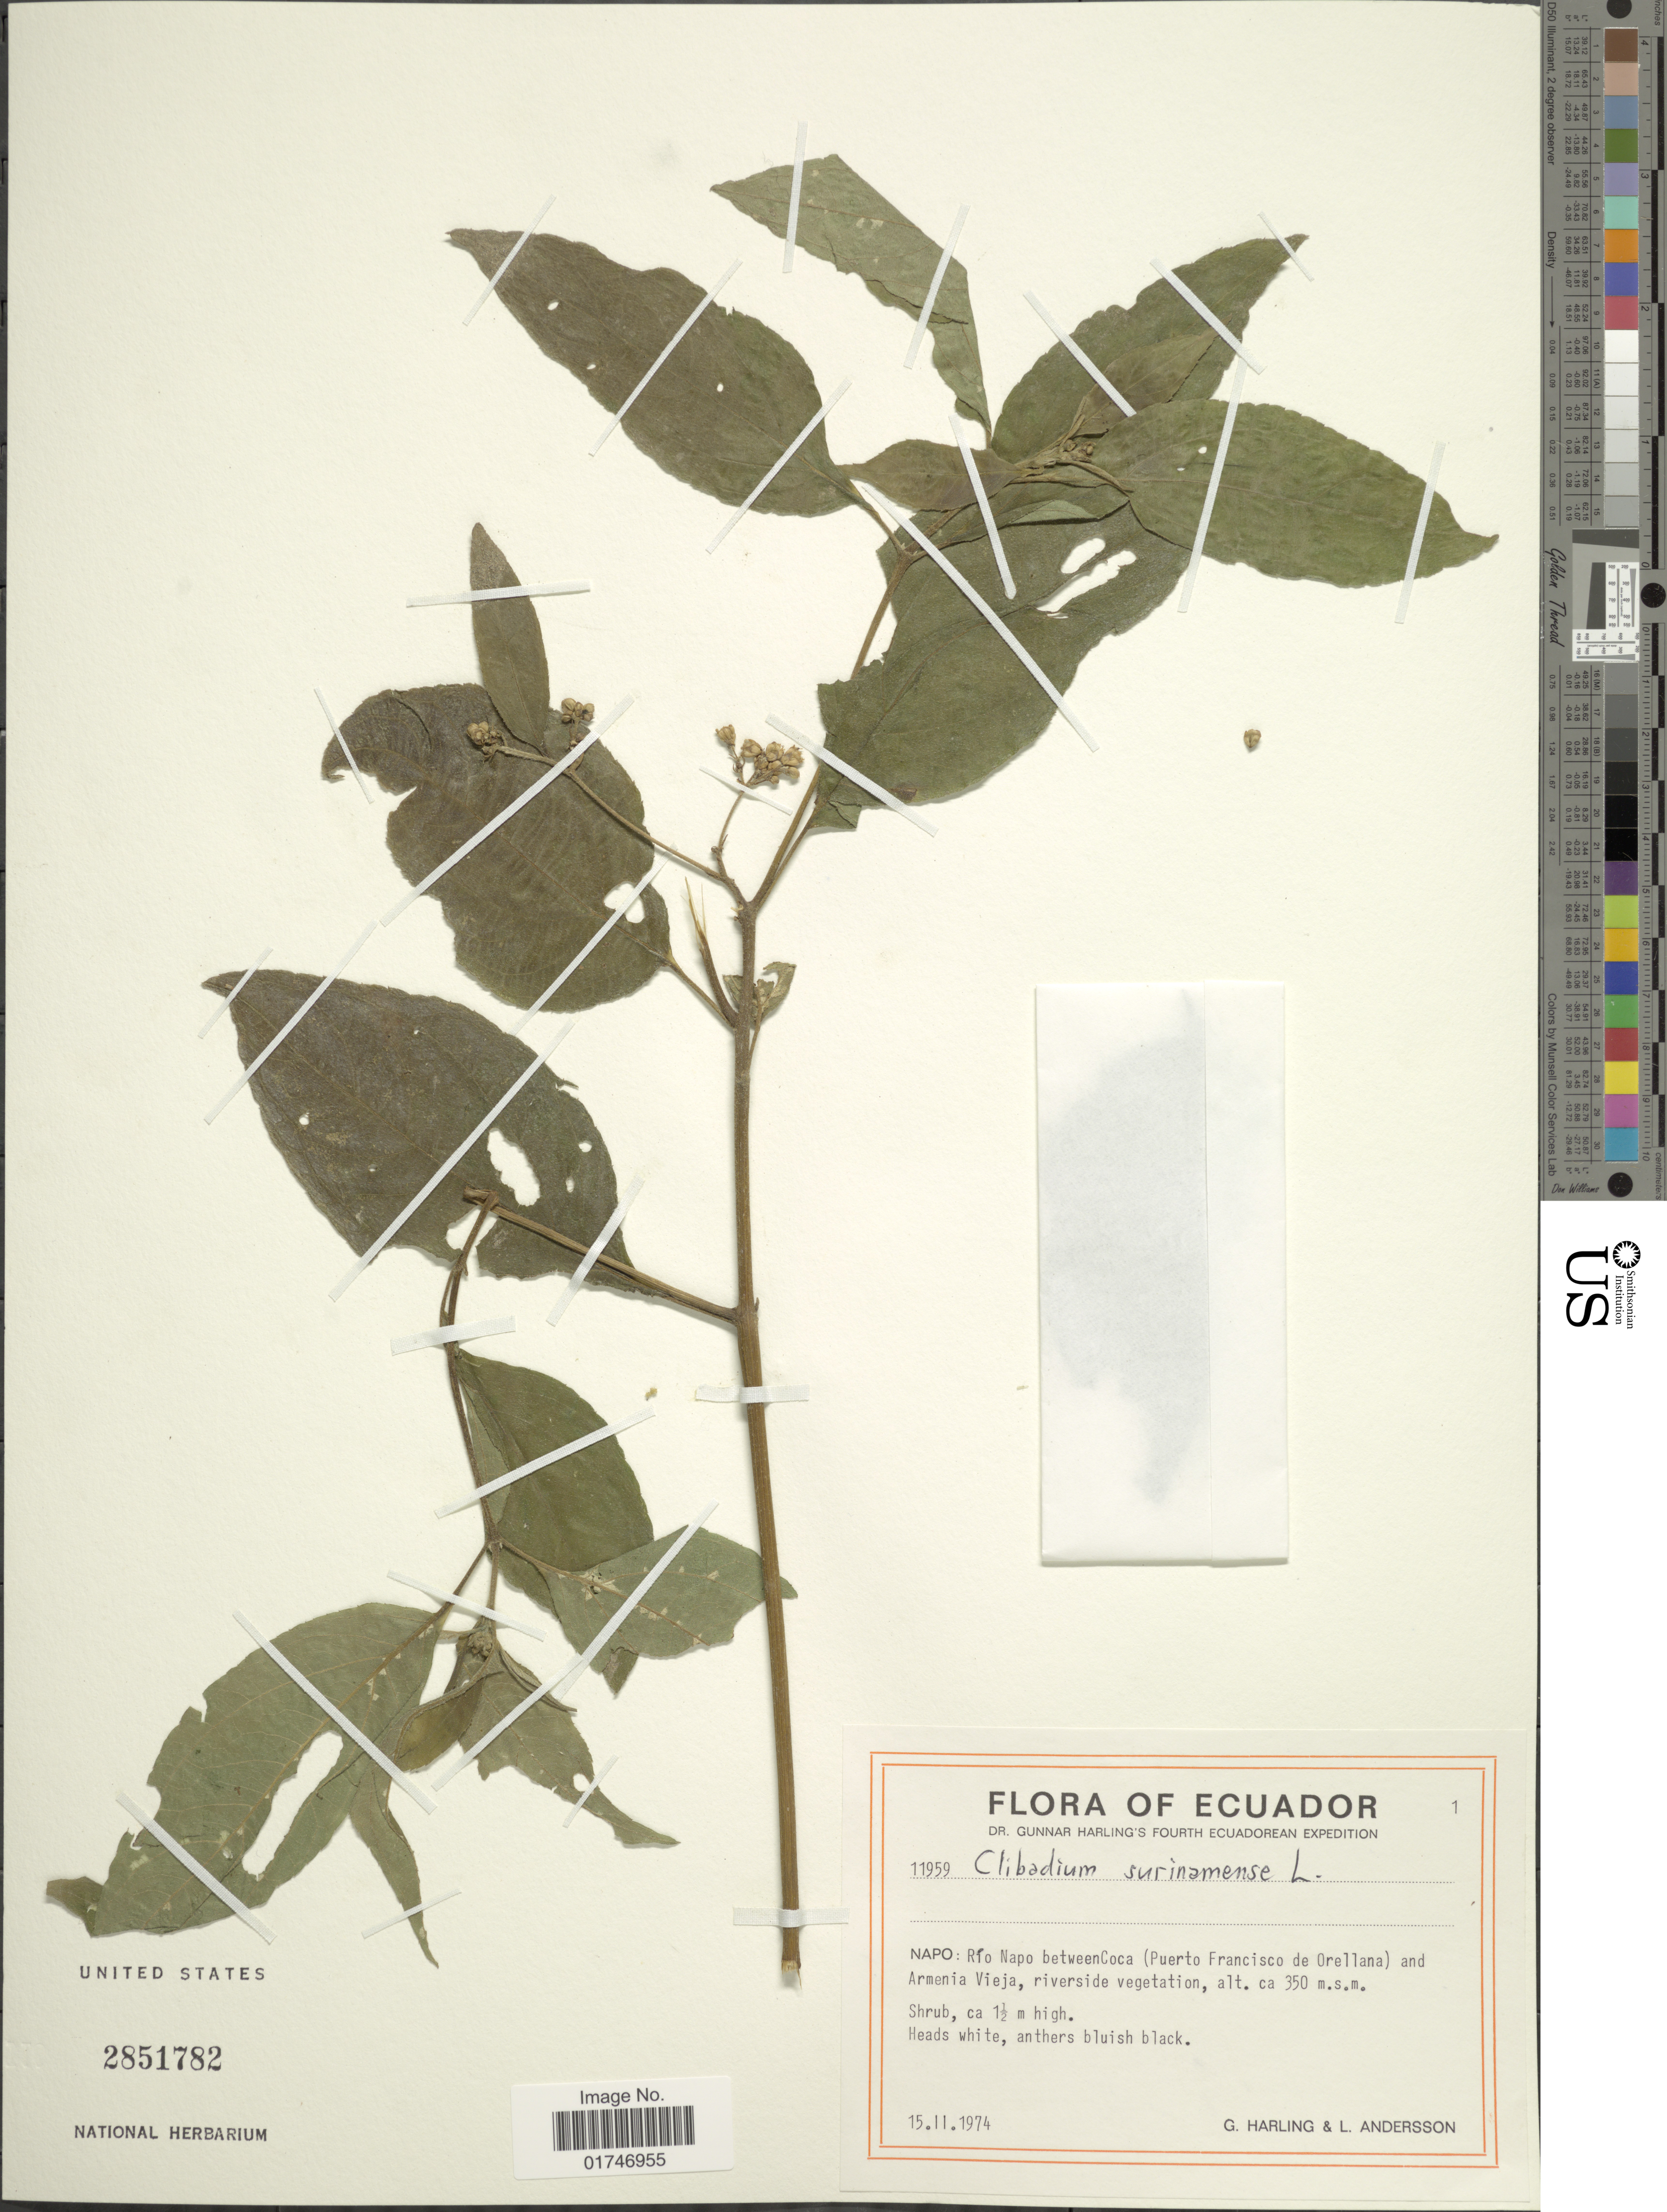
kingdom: Plantae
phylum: Tracheophyta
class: Magnoliopsida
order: Asterales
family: Asteraceae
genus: Clibadium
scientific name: Clibadium surinamense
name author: L.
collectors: G. Harling & L. Andersson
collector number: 11959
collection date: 1974-02-15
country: Ecuador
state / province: Napo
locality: Napo: Río Napo between Coca (Puerto Francisco de Orellana) and Armenia Vieja, riverside vegetation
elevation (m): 350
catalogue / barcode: US 2851782